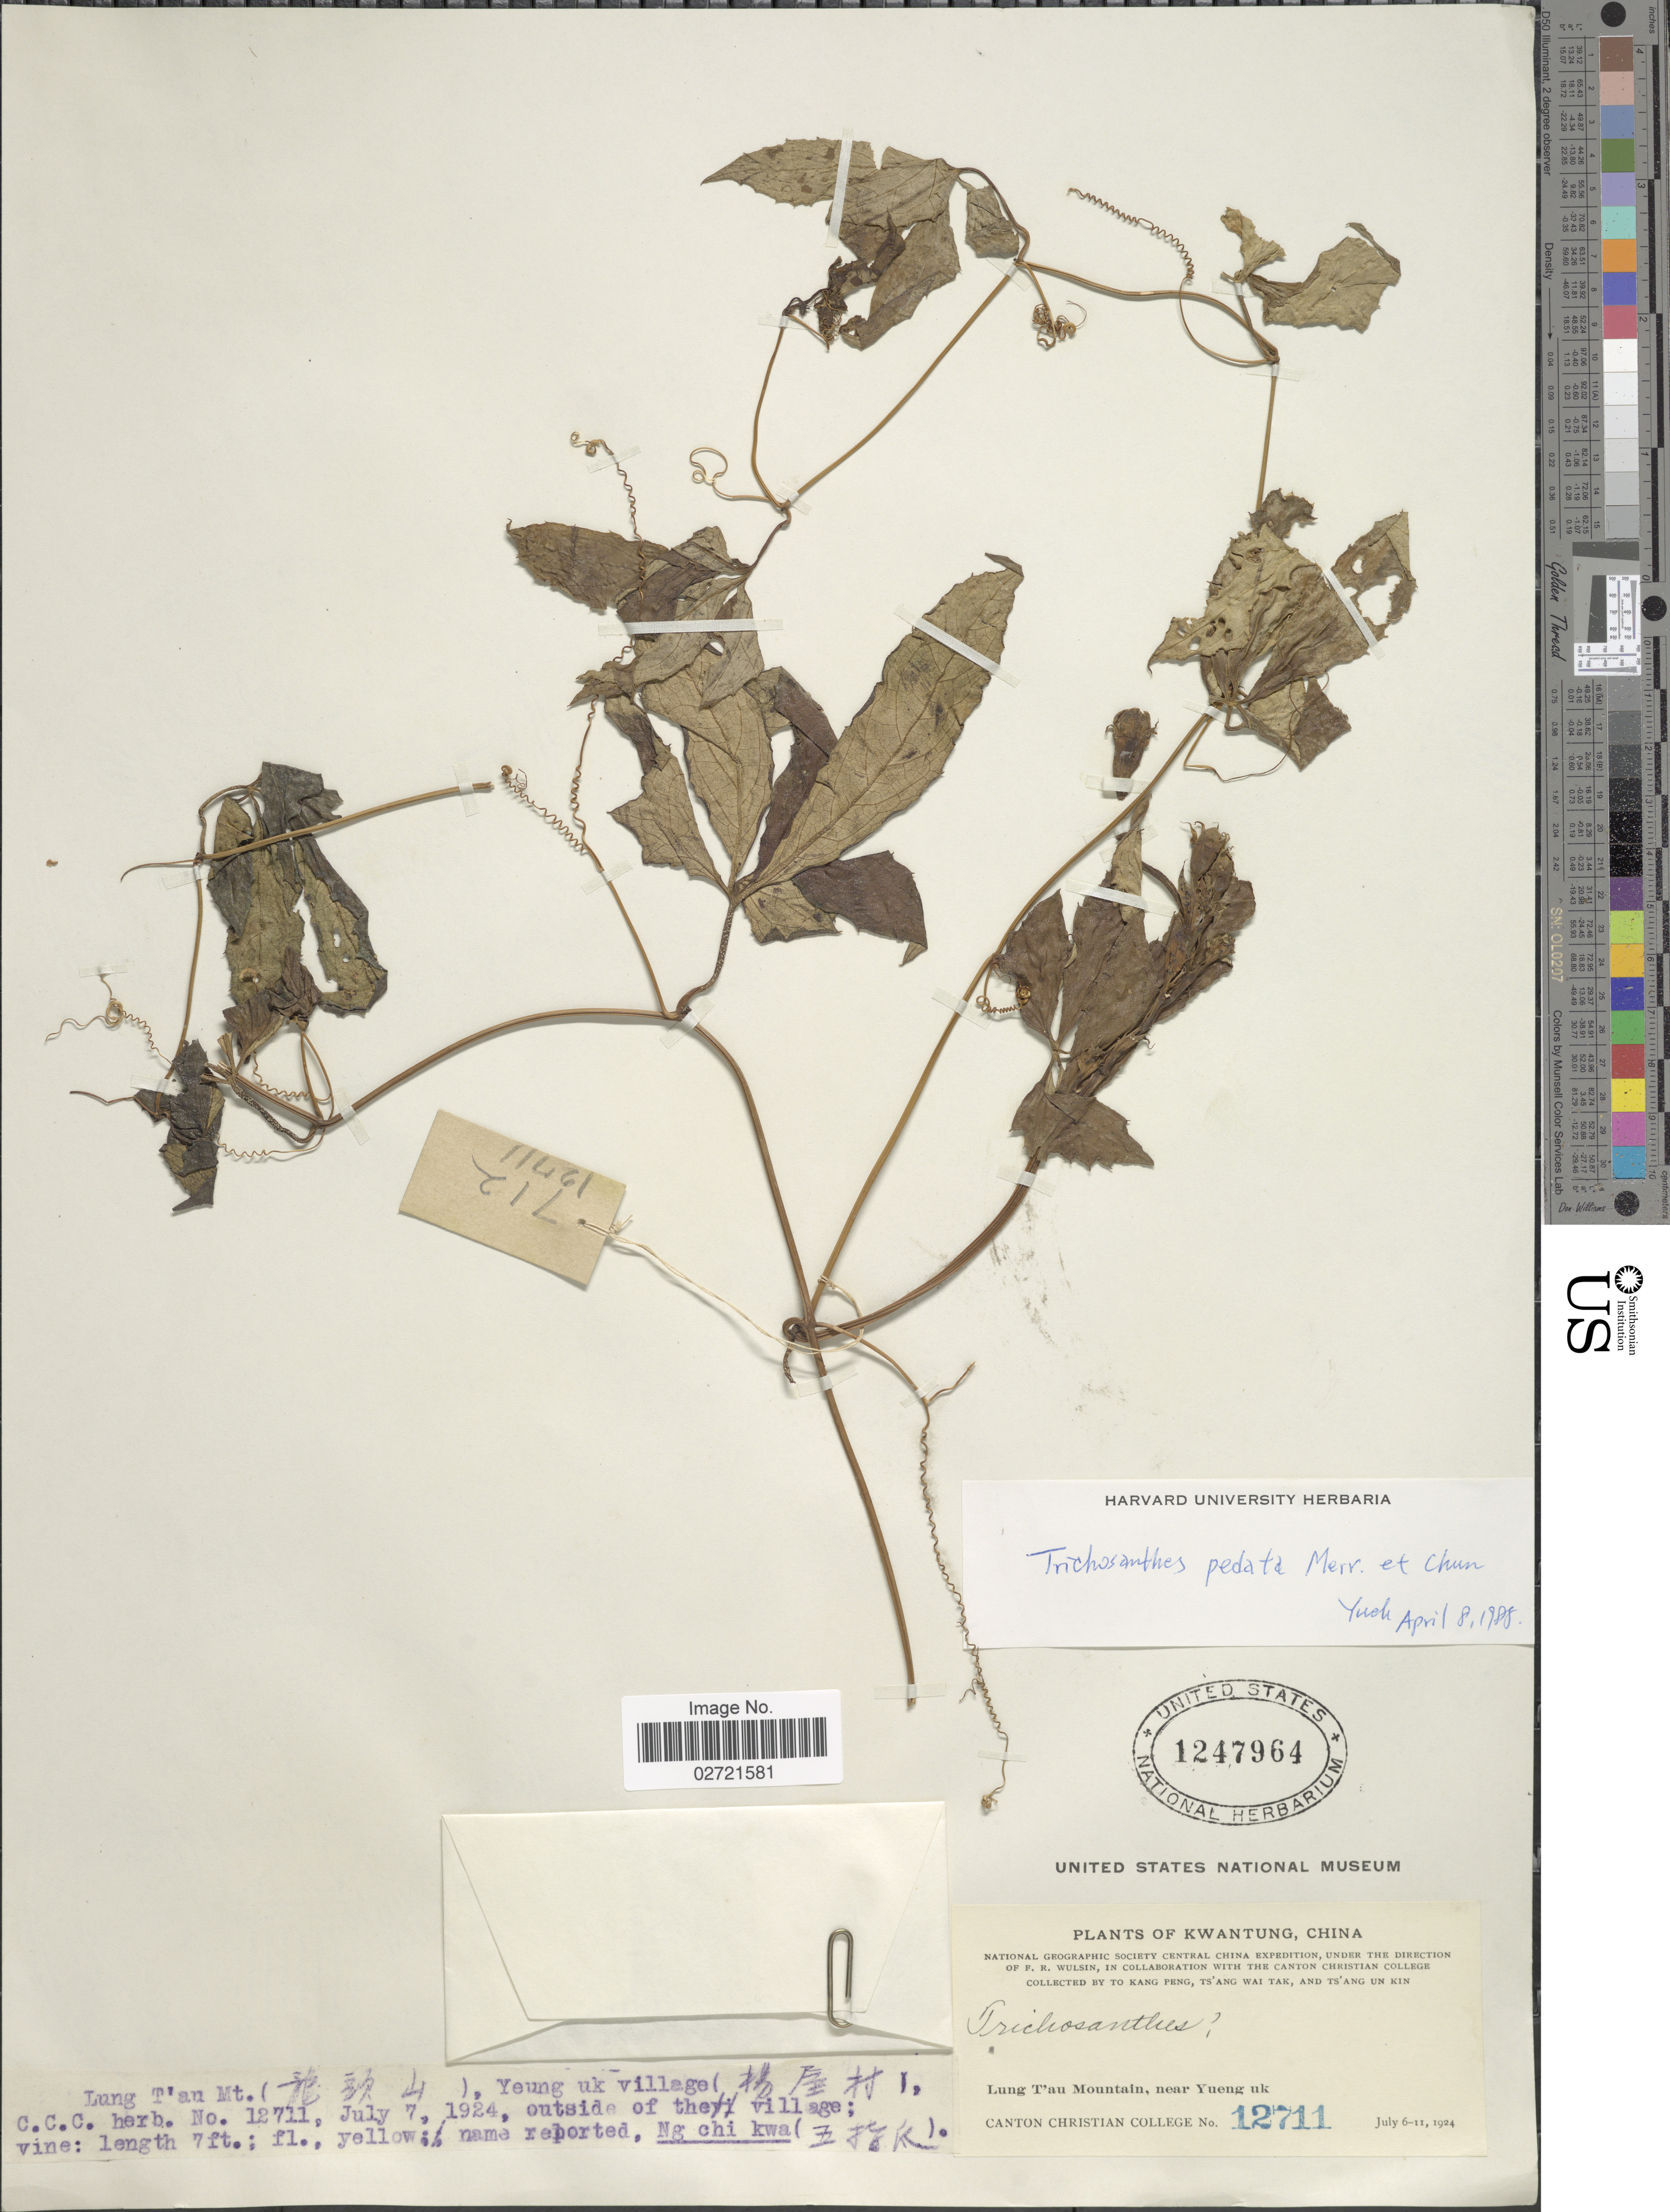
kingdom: Plantae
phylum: Tracheophyta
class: Magnoliopsida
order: Cucurbitales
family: Cucurbitaceae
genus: Trichosanthes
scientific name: Trichosanthes pedata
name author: Merr. & Chun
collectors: Canton Christian College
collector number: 12711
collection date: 1924-07-06/1924-07-11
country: China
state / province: Guangdong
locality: Kwangtung, China, Lung T'au Mountainm near Yueng uk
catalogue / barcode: US 1247964